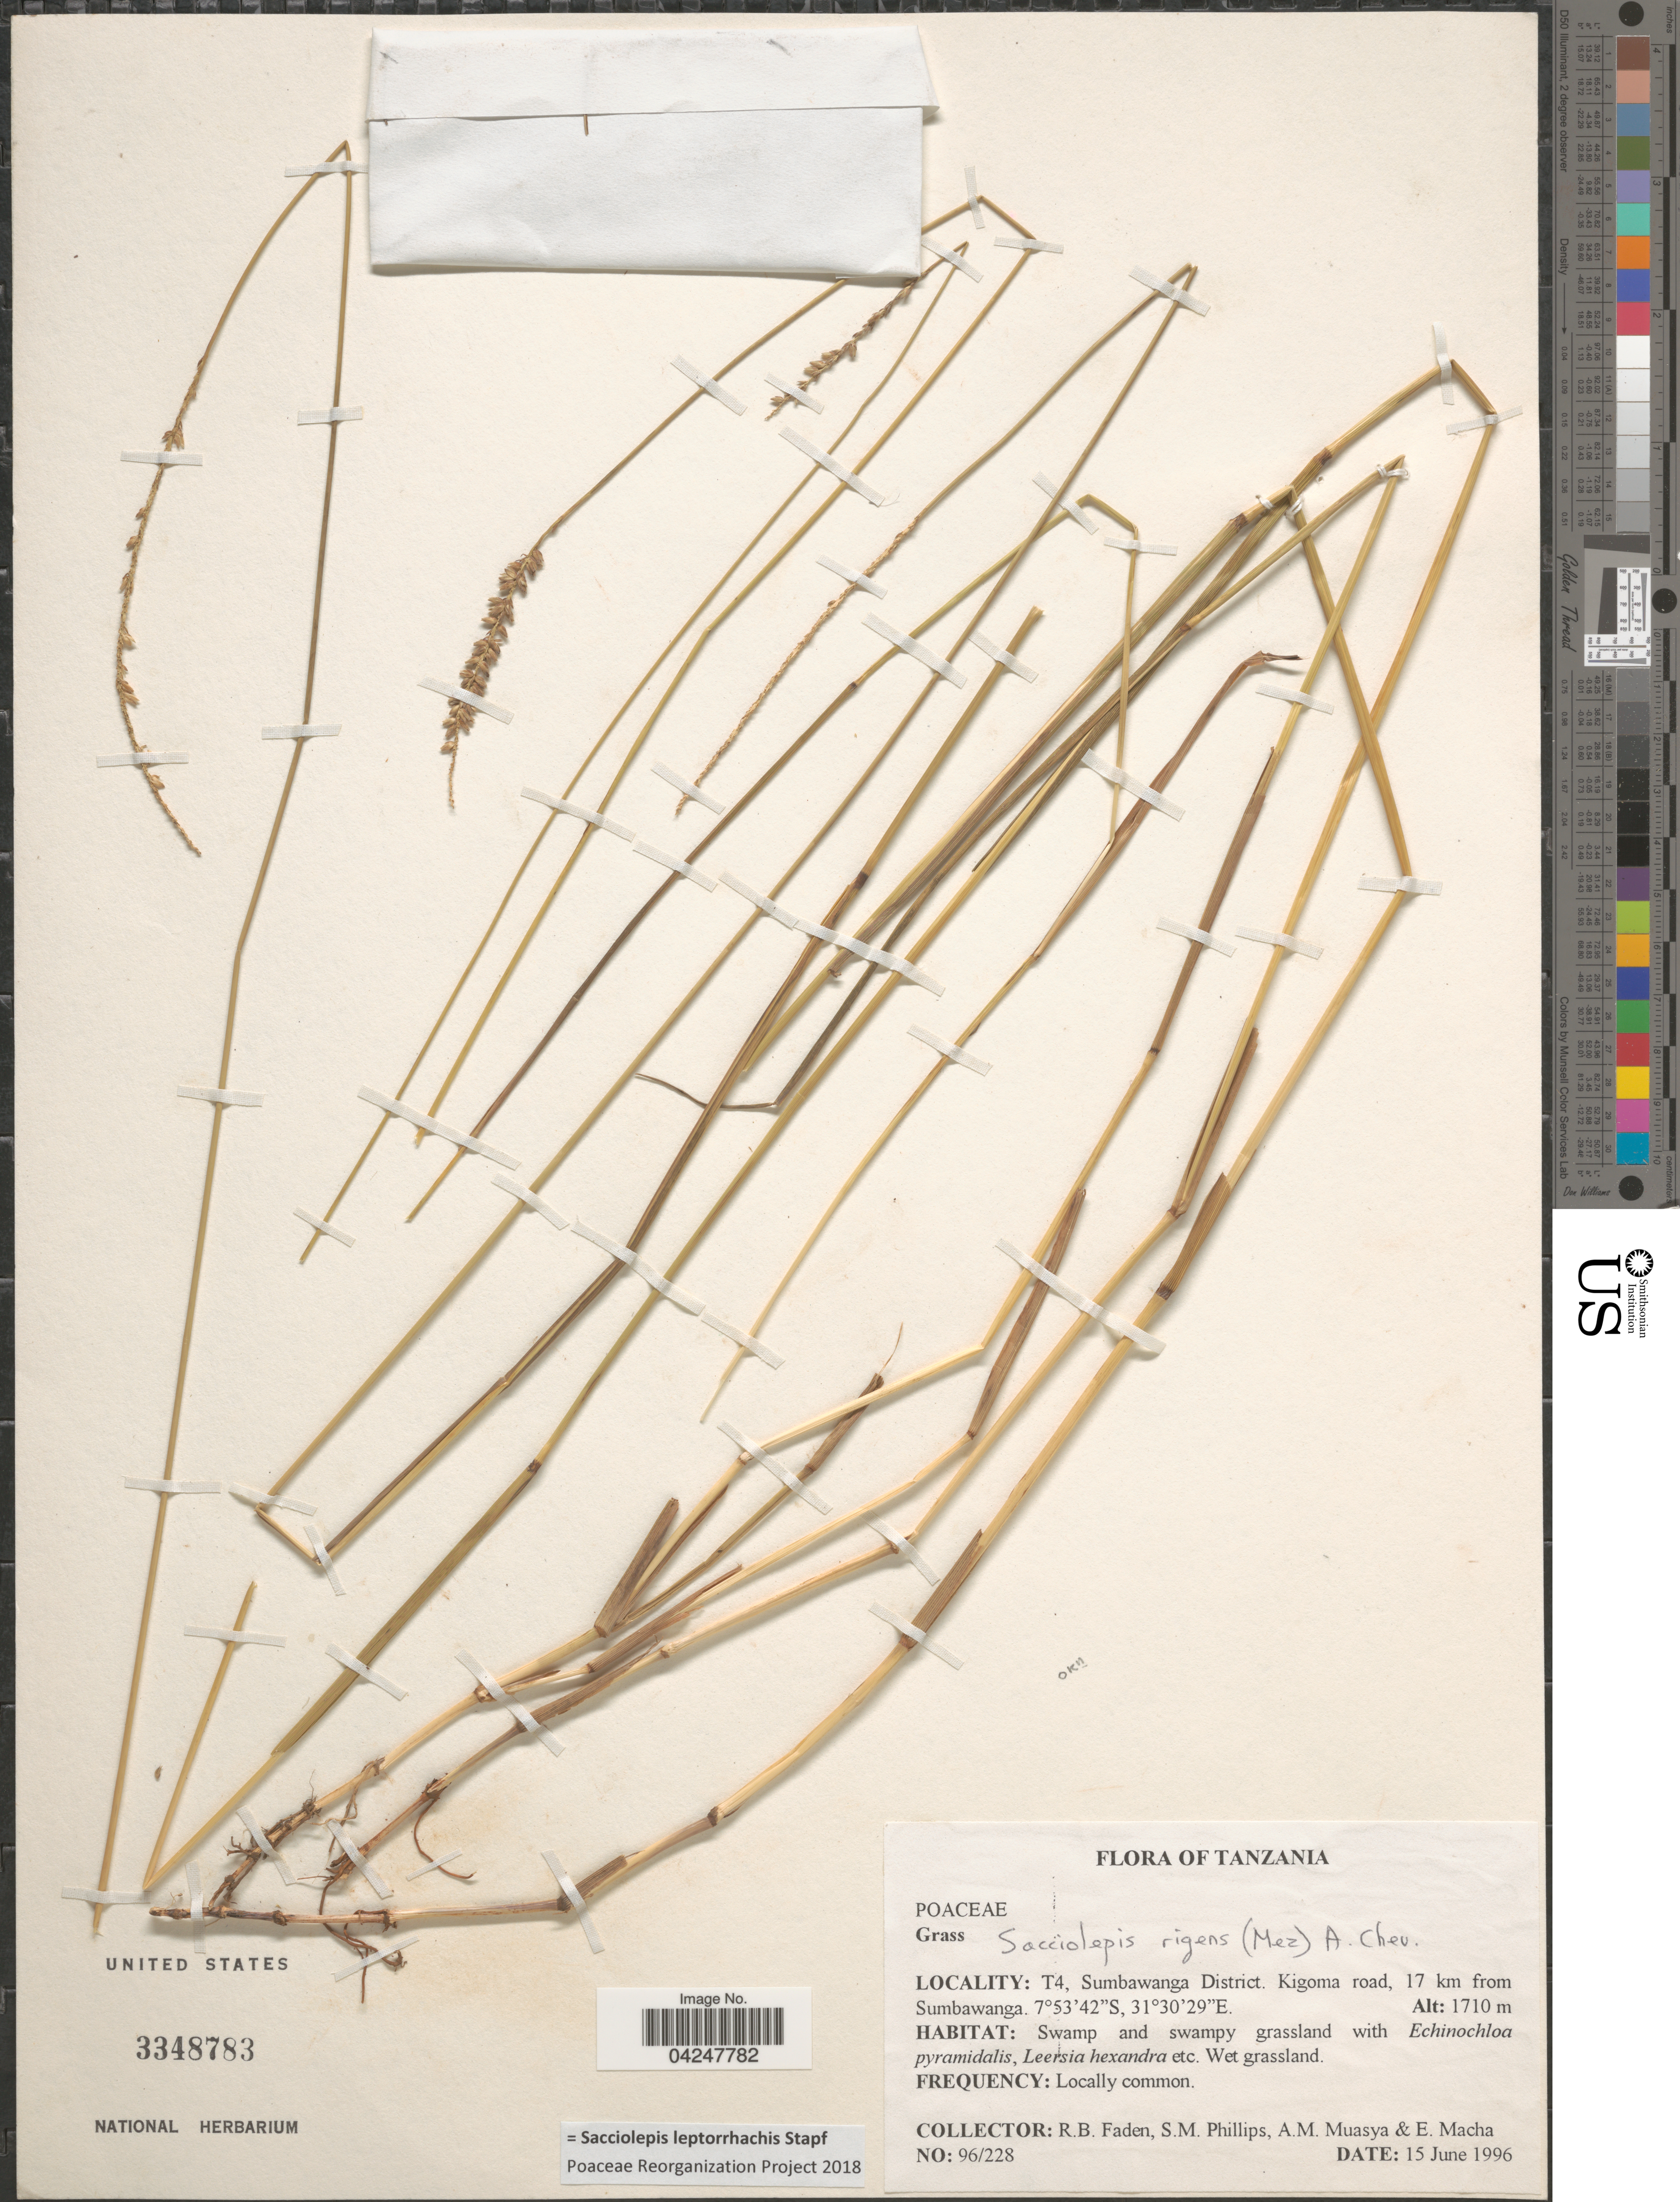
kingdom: Plantae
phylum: Tracheophyta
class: Liliopsida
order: Poales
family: Poaceae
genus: Sacciolepis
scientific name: Sacciolepis leptorrhachis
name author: Stapf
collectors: R. B. Faden, S. M. Phillips, A. Muasya & E. Macha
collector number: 96/228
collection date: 1996-06-15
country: Tanzania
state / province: Kigoma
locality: T4, Sumbawanga District. Kigoma road, 17 km from Sumbawanga.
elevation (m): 1710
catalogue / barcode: US 3348783